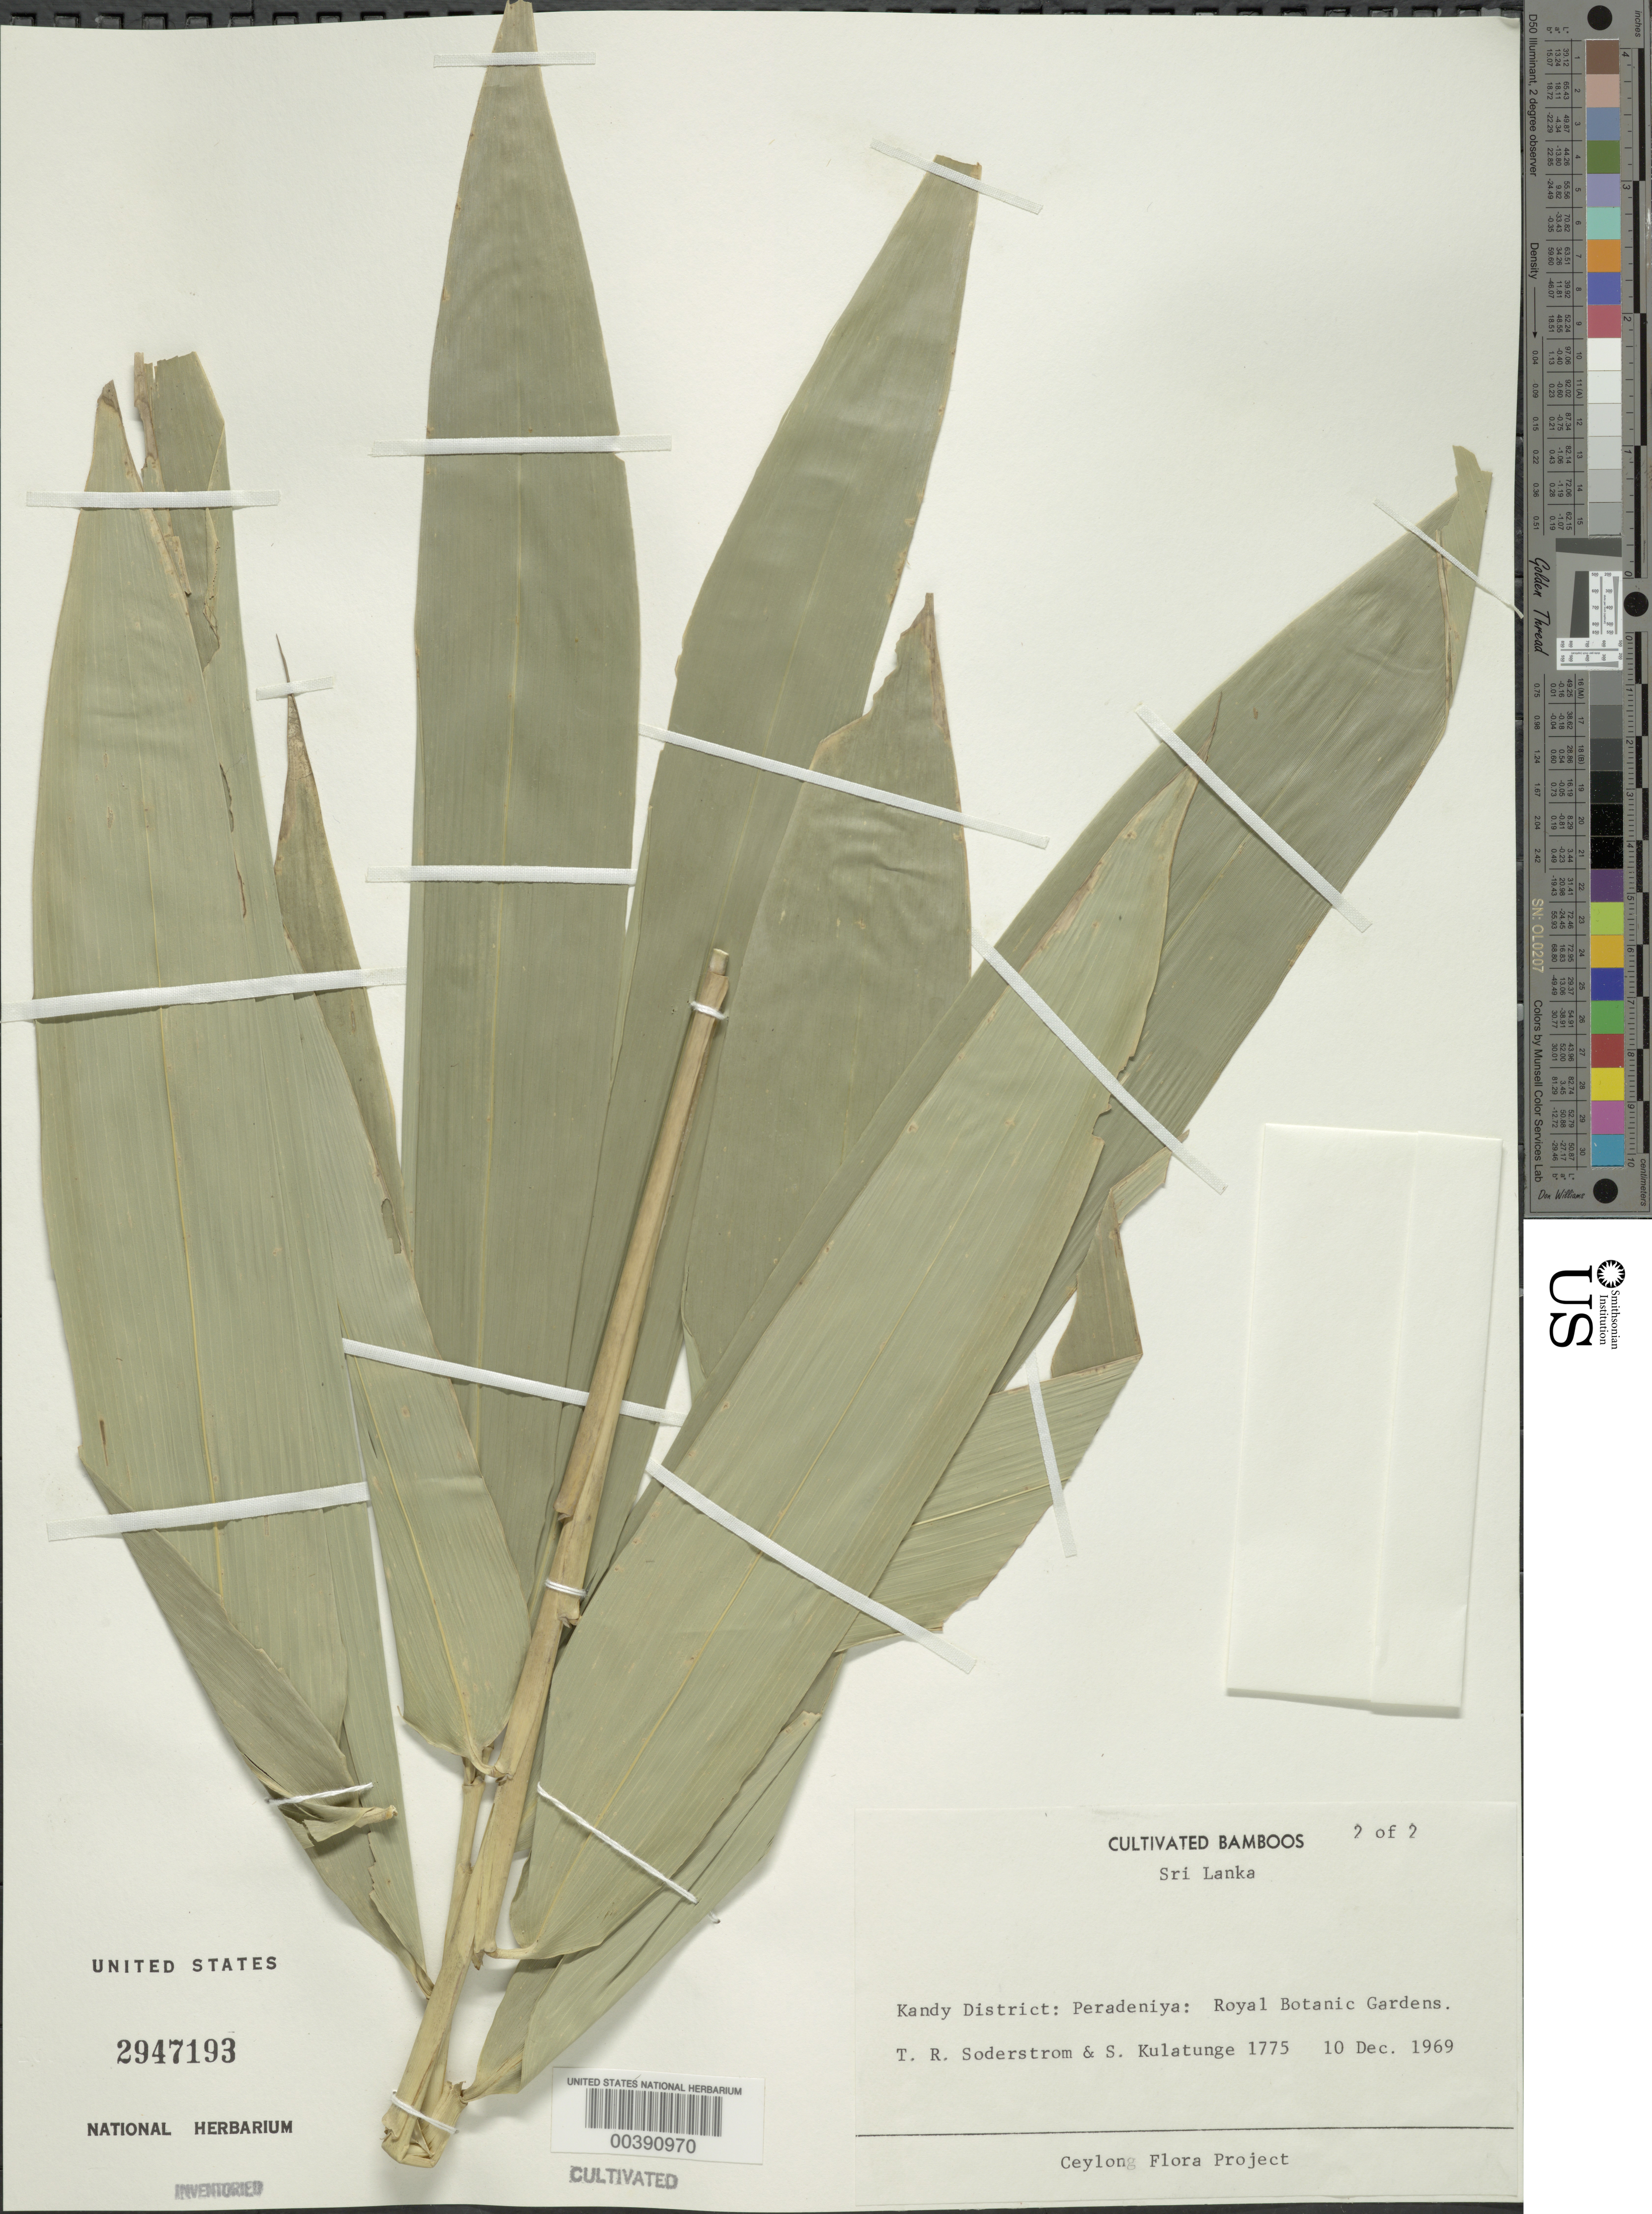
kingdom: Plantae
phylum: Tracheophyta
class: Liliopsida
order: Poales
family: Poaceae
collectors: T. R. Soderstrom & S. Kulatunge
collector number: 1775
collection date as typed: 10 Dec 1969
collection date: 1969-12-10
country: Sri Lanka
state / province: Central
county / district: Kandy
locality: Peradeniya, Royal Botanic Gardens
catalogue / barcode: US 2947193